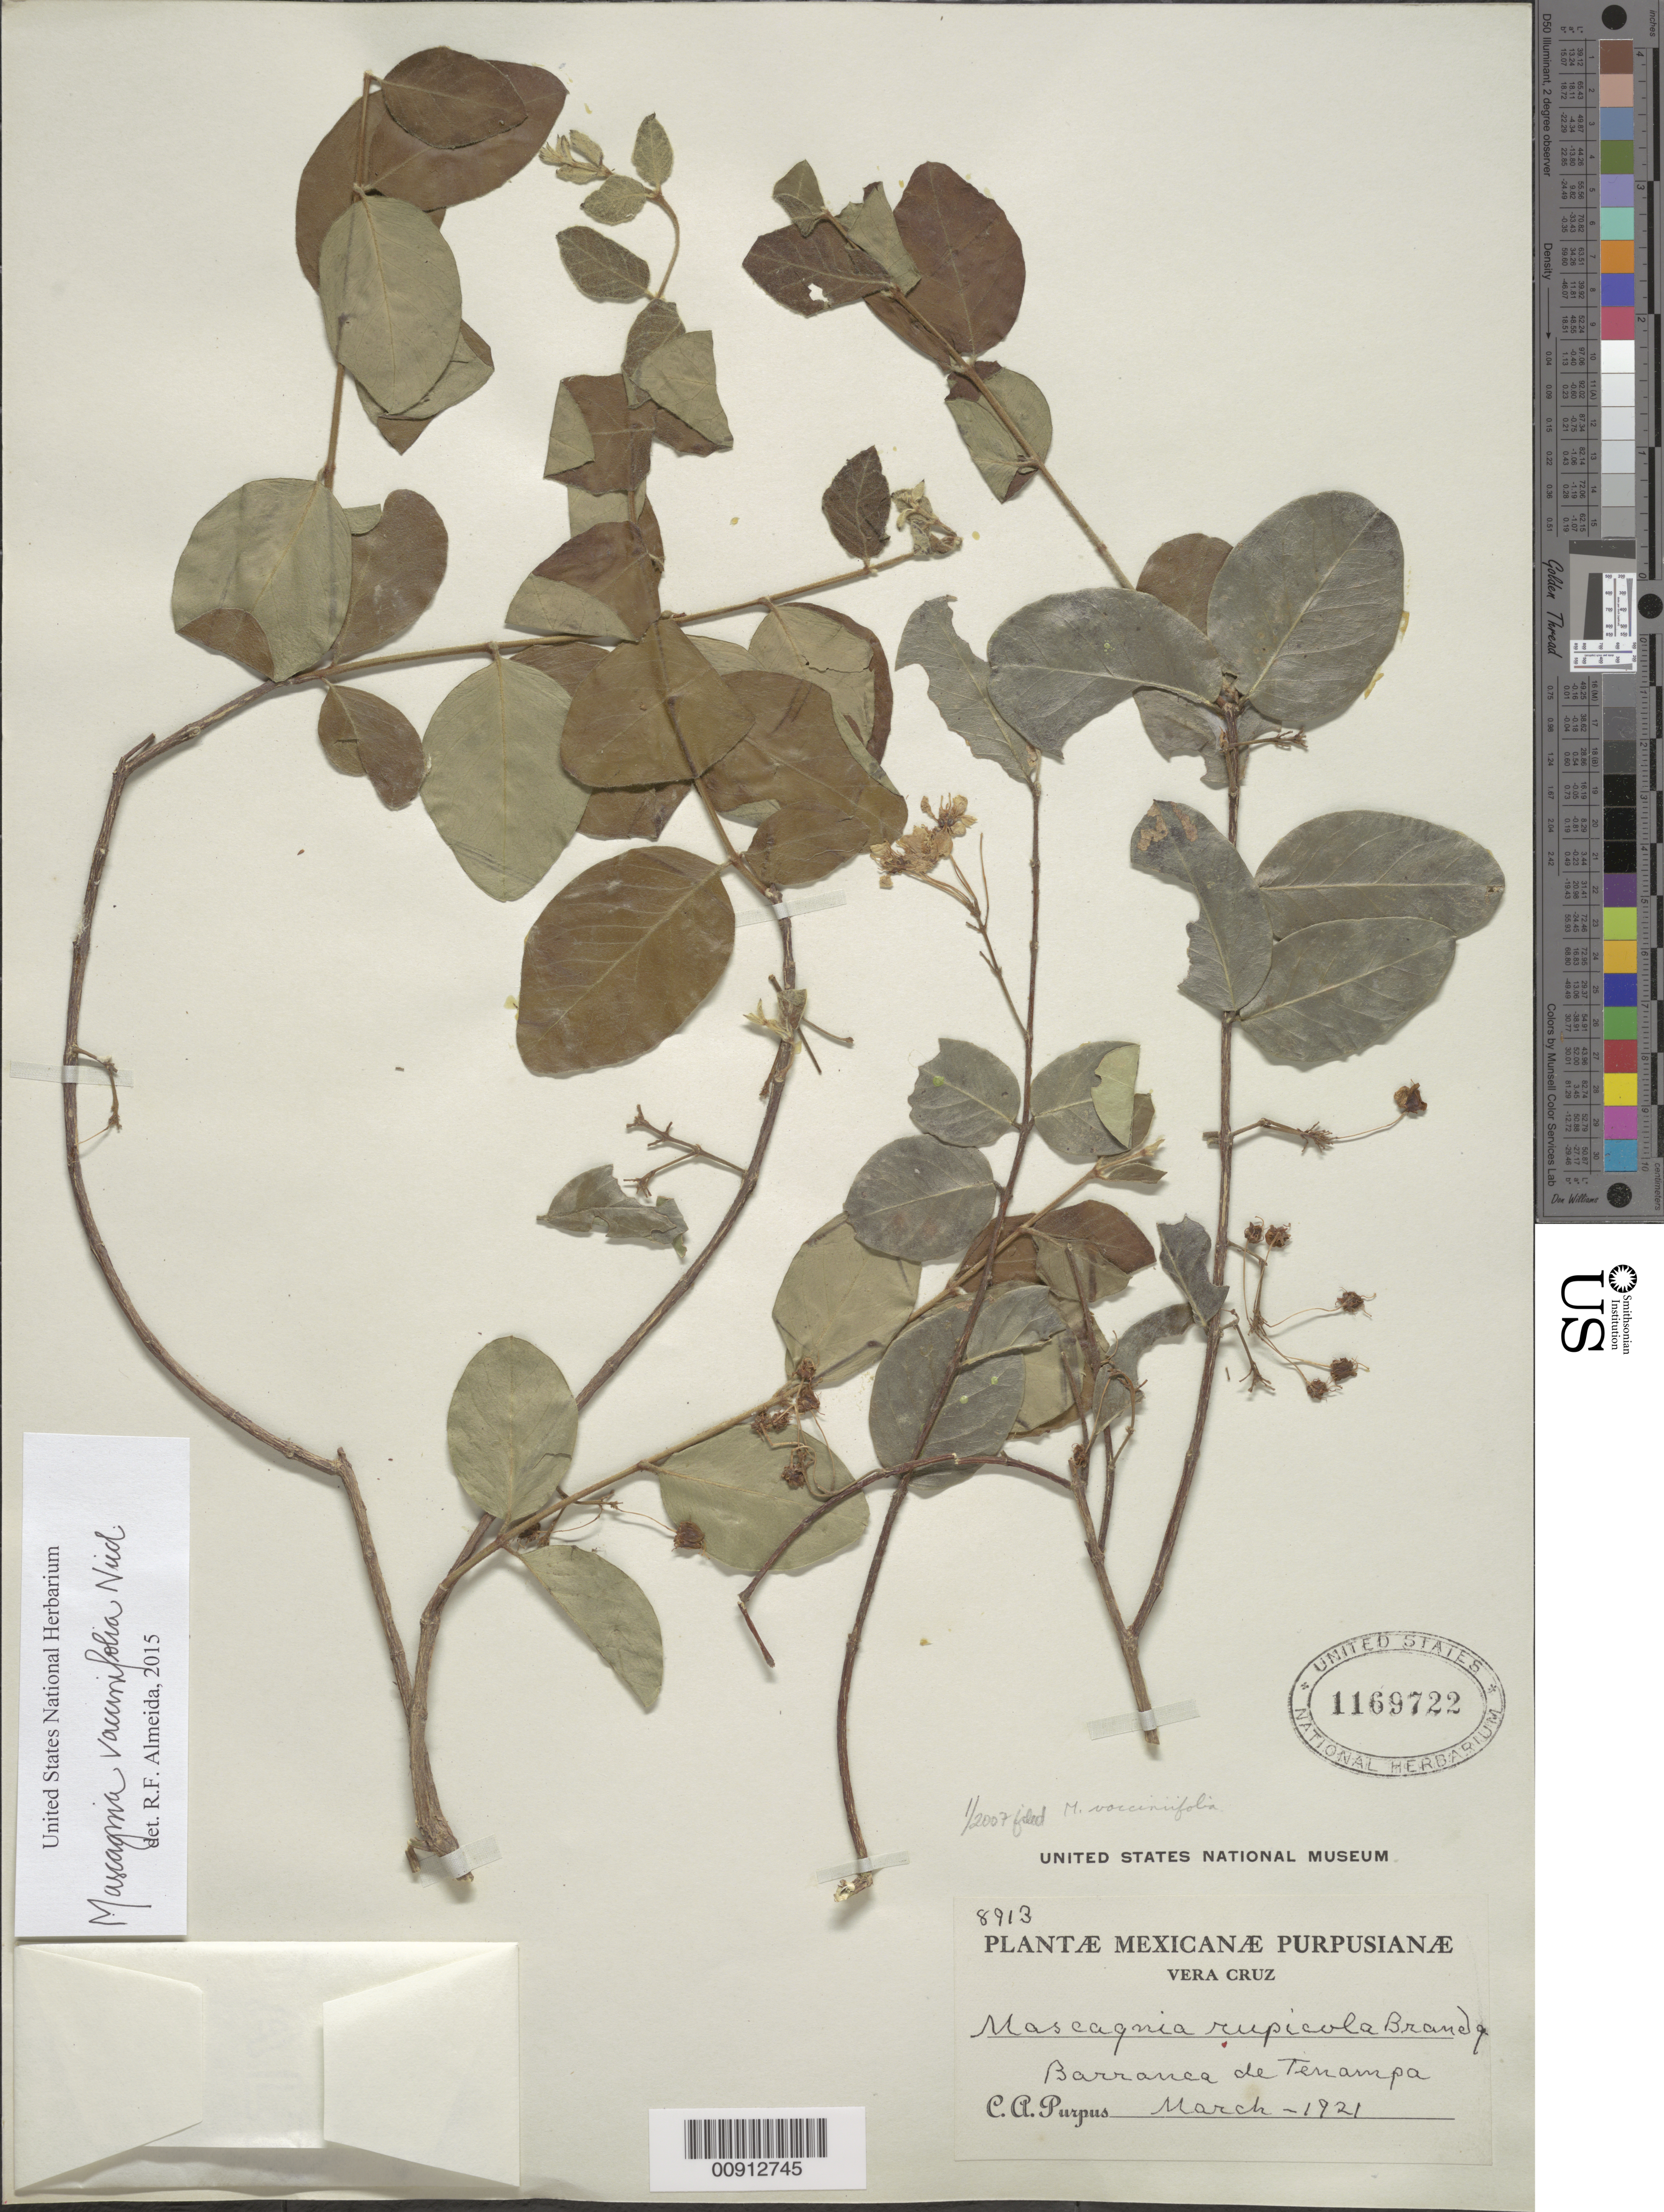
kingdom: Plantae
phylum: Tracheophyta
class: Magnoliopsida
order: Malpighiales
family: Malpighiaceae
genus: Mascagnia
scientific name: Mascagnia vacciniifolia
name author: Nied.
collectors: C. A. Purpus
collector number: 8913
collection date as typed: Mar 1921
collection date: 1921-03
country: Mexico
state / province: Veracruz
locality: Barranca de Tenampa, Veracruz.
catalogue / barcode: US 1169722